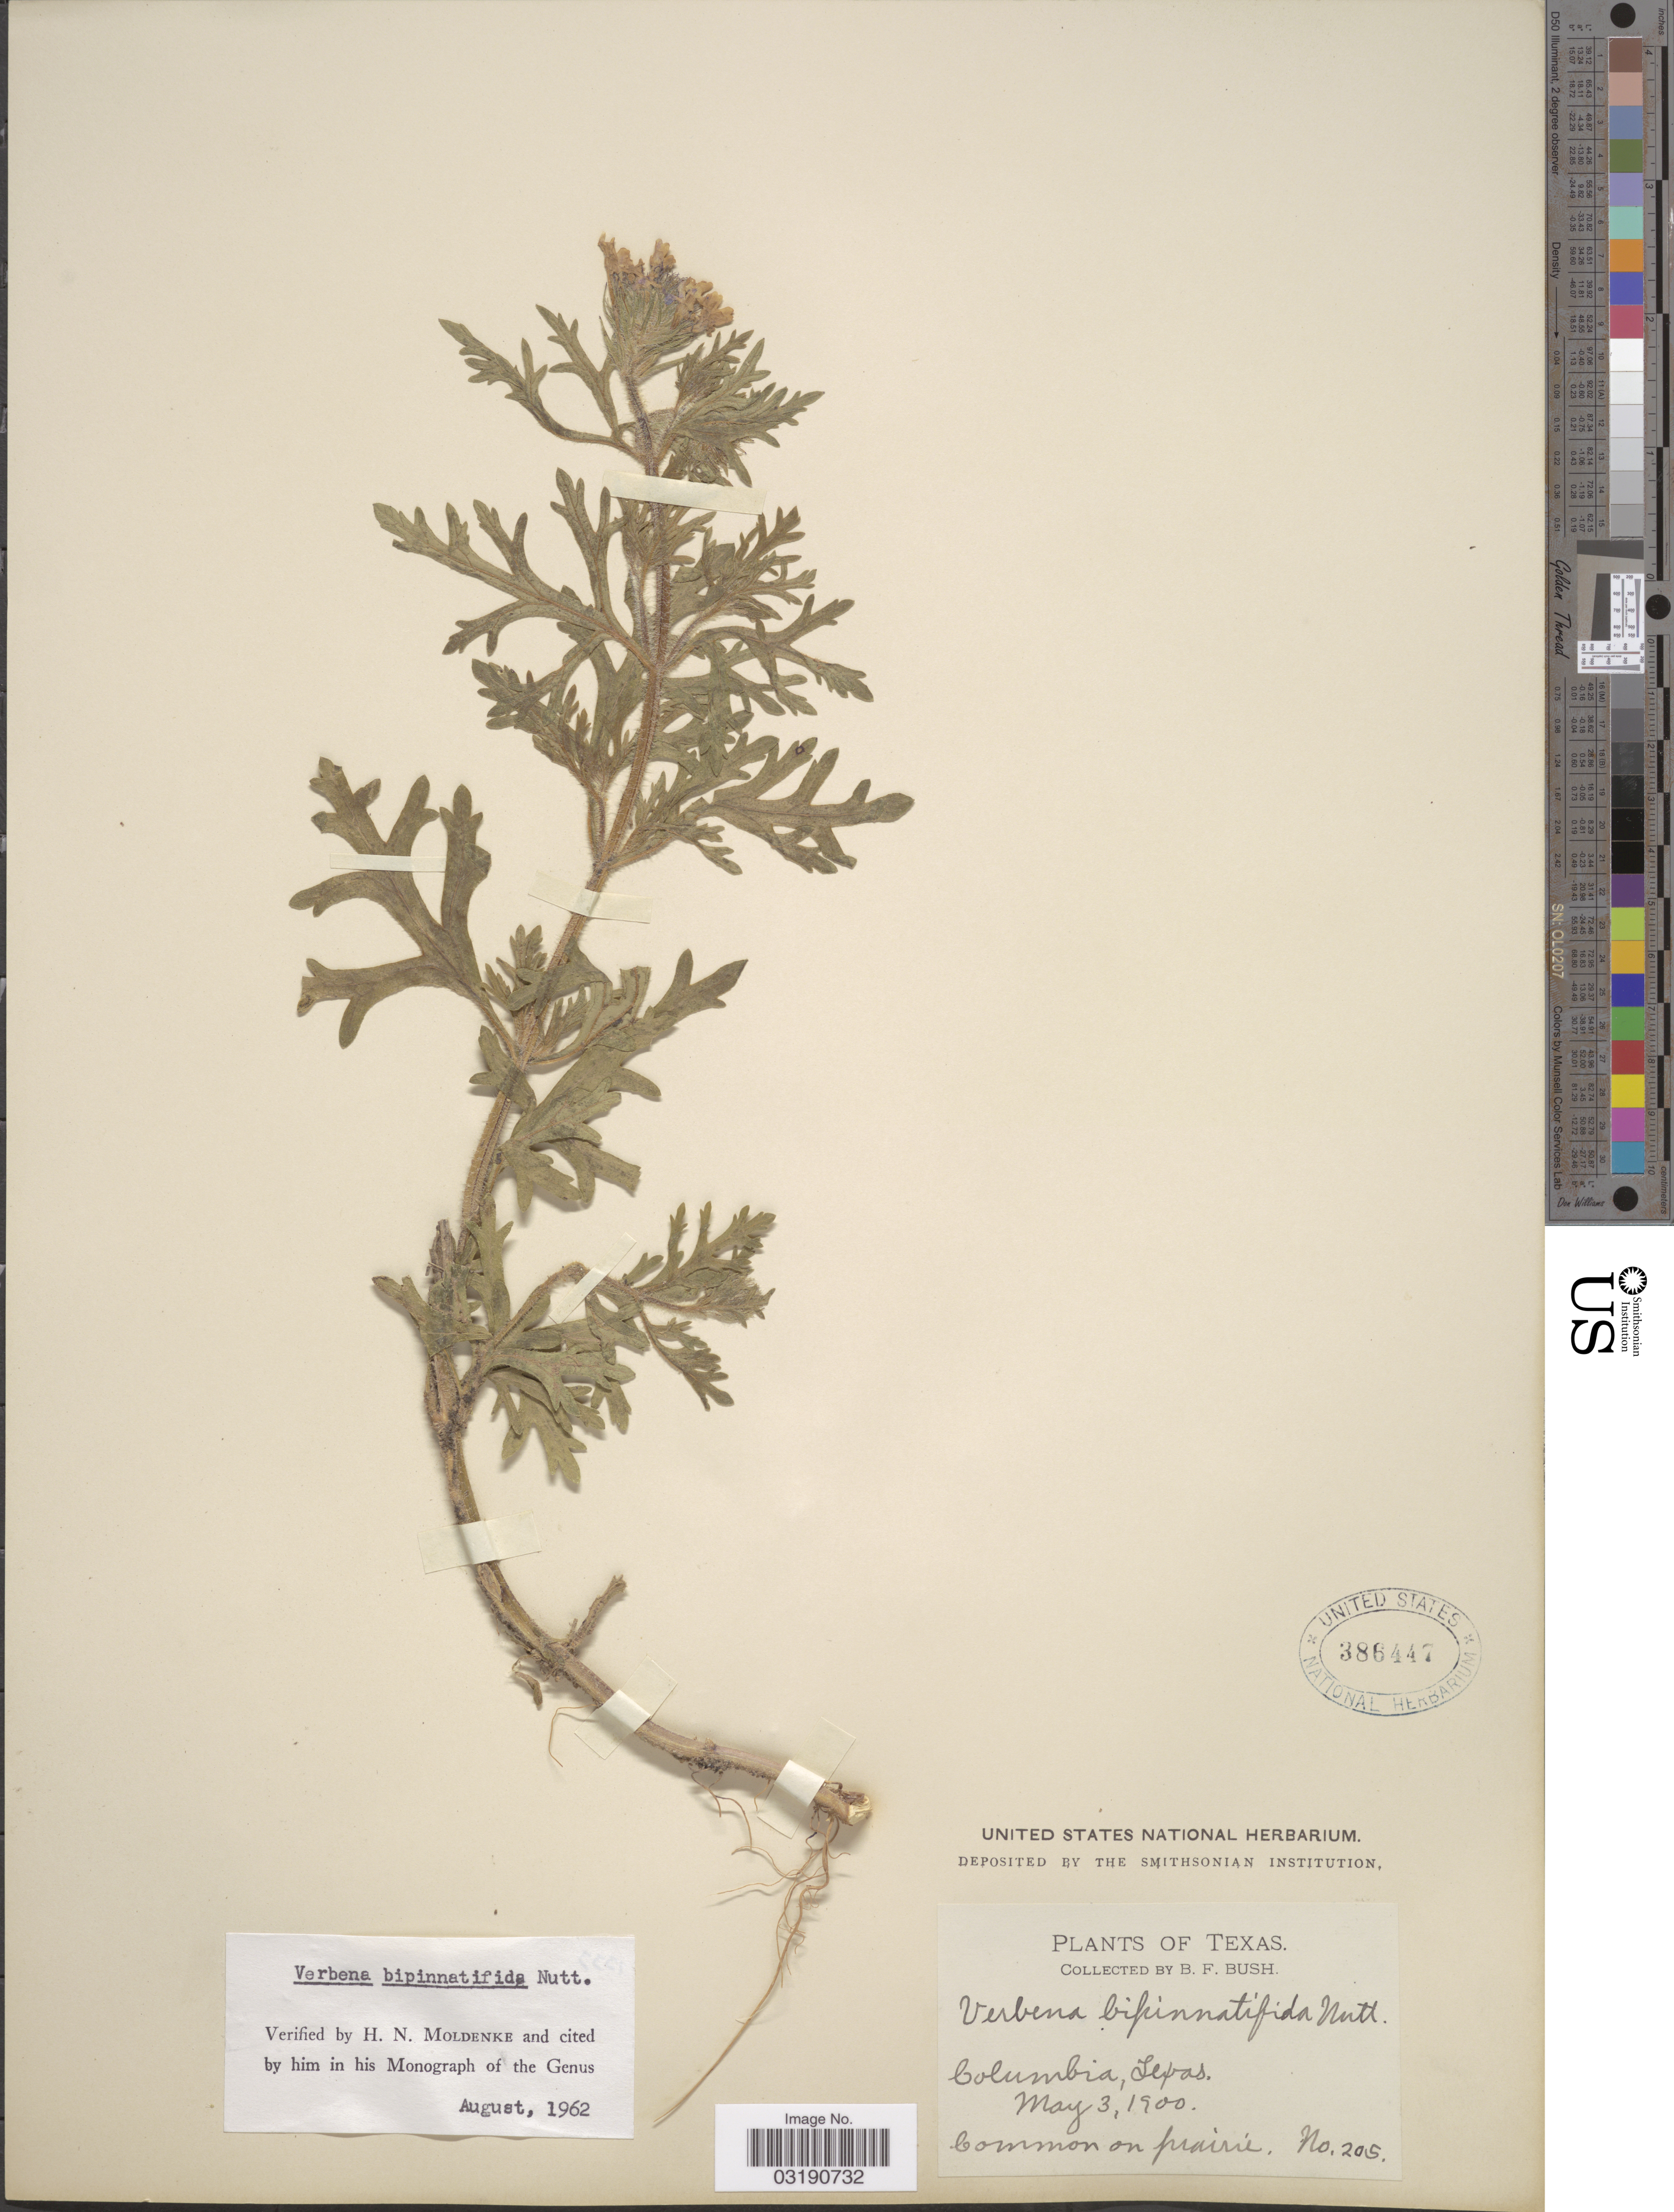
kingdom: Plantae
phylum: Tracheophyta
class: Magnoliopsida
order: Lamiales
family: Verbenaceae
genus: Verbena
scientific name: Verbena bipinnatifida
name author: (Schauer) Nutt.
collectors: B. F. Bush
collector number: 205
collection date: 1900-05-03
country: United States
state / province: Texas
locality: Columbia.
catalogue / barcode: US 386447